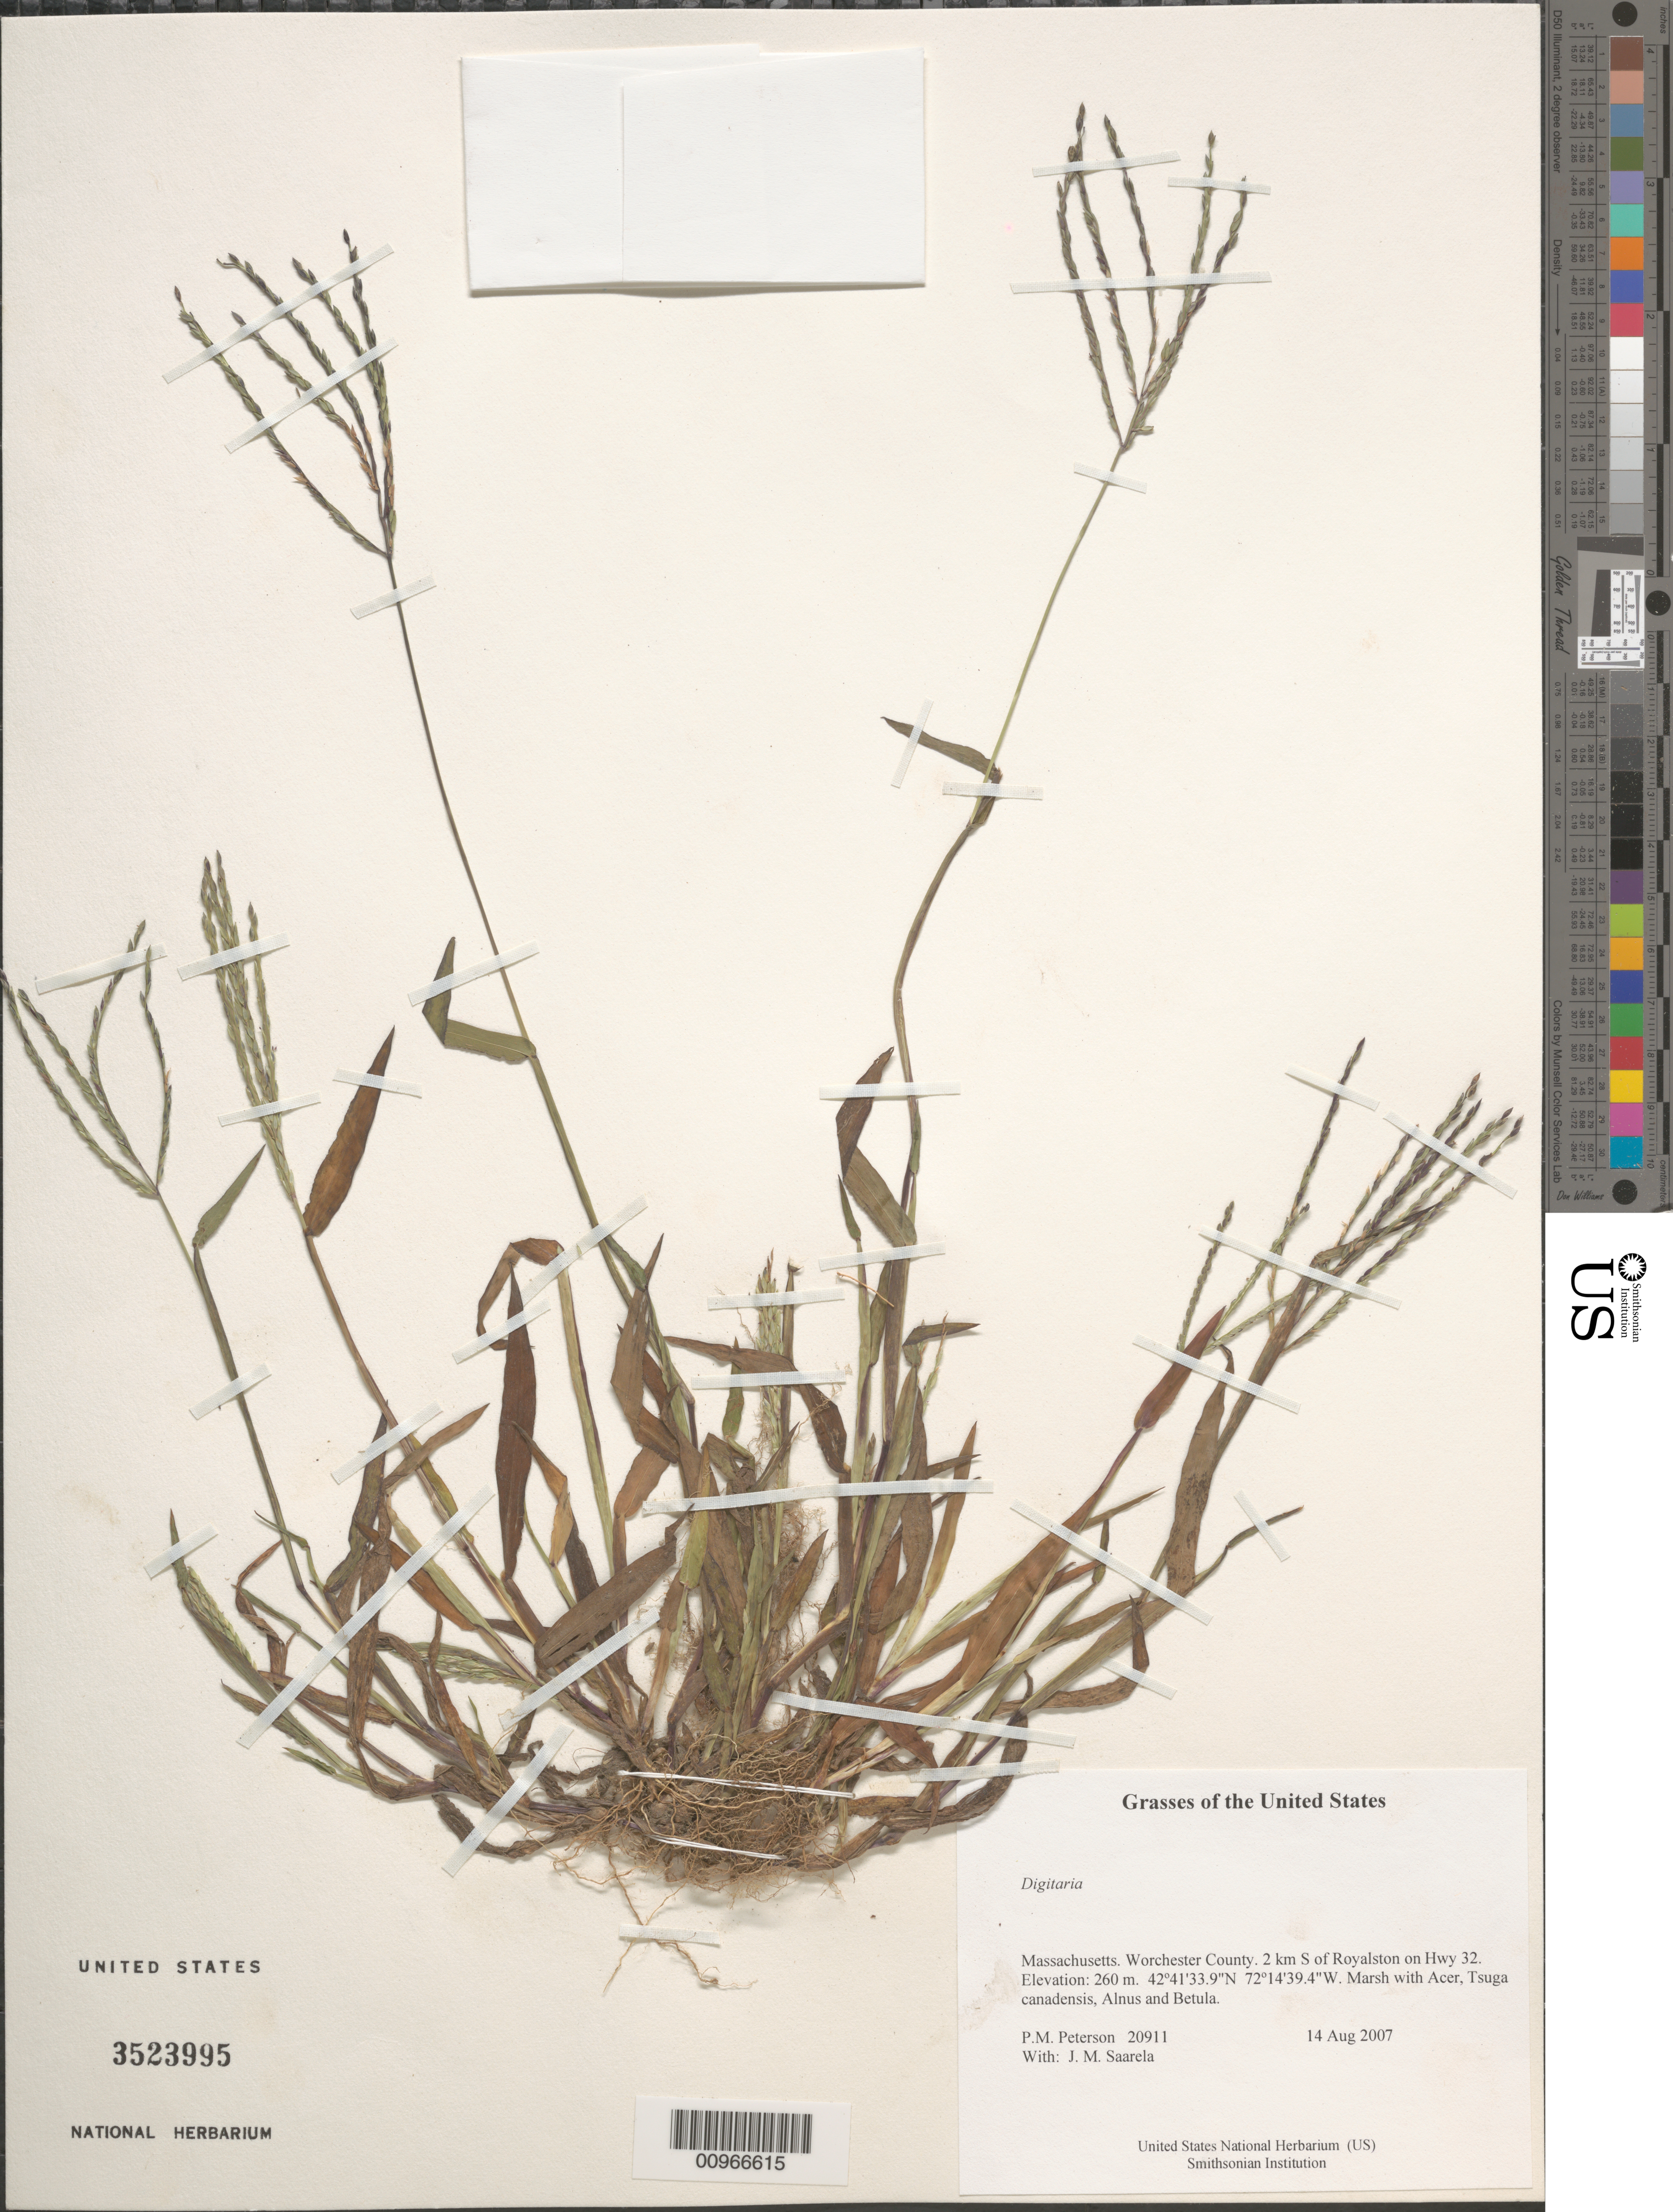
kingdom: Plantae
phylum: Tracheophyta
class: Liliopsida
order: Poales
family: Poaceae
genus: Digitaria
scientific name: Digitaria sp.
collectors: P. M. Peterson & J. Saarela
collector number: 20911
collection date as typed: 14 Aug 2007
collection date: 2007-08-14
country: United States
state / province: Massachusetts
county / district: Worchester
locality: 2 km S of Royalston on Hwy 32.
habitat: Marsh with Acer, Tsuga canadensis, Alnus and Betula.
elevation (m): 260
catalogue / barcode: US 3523995